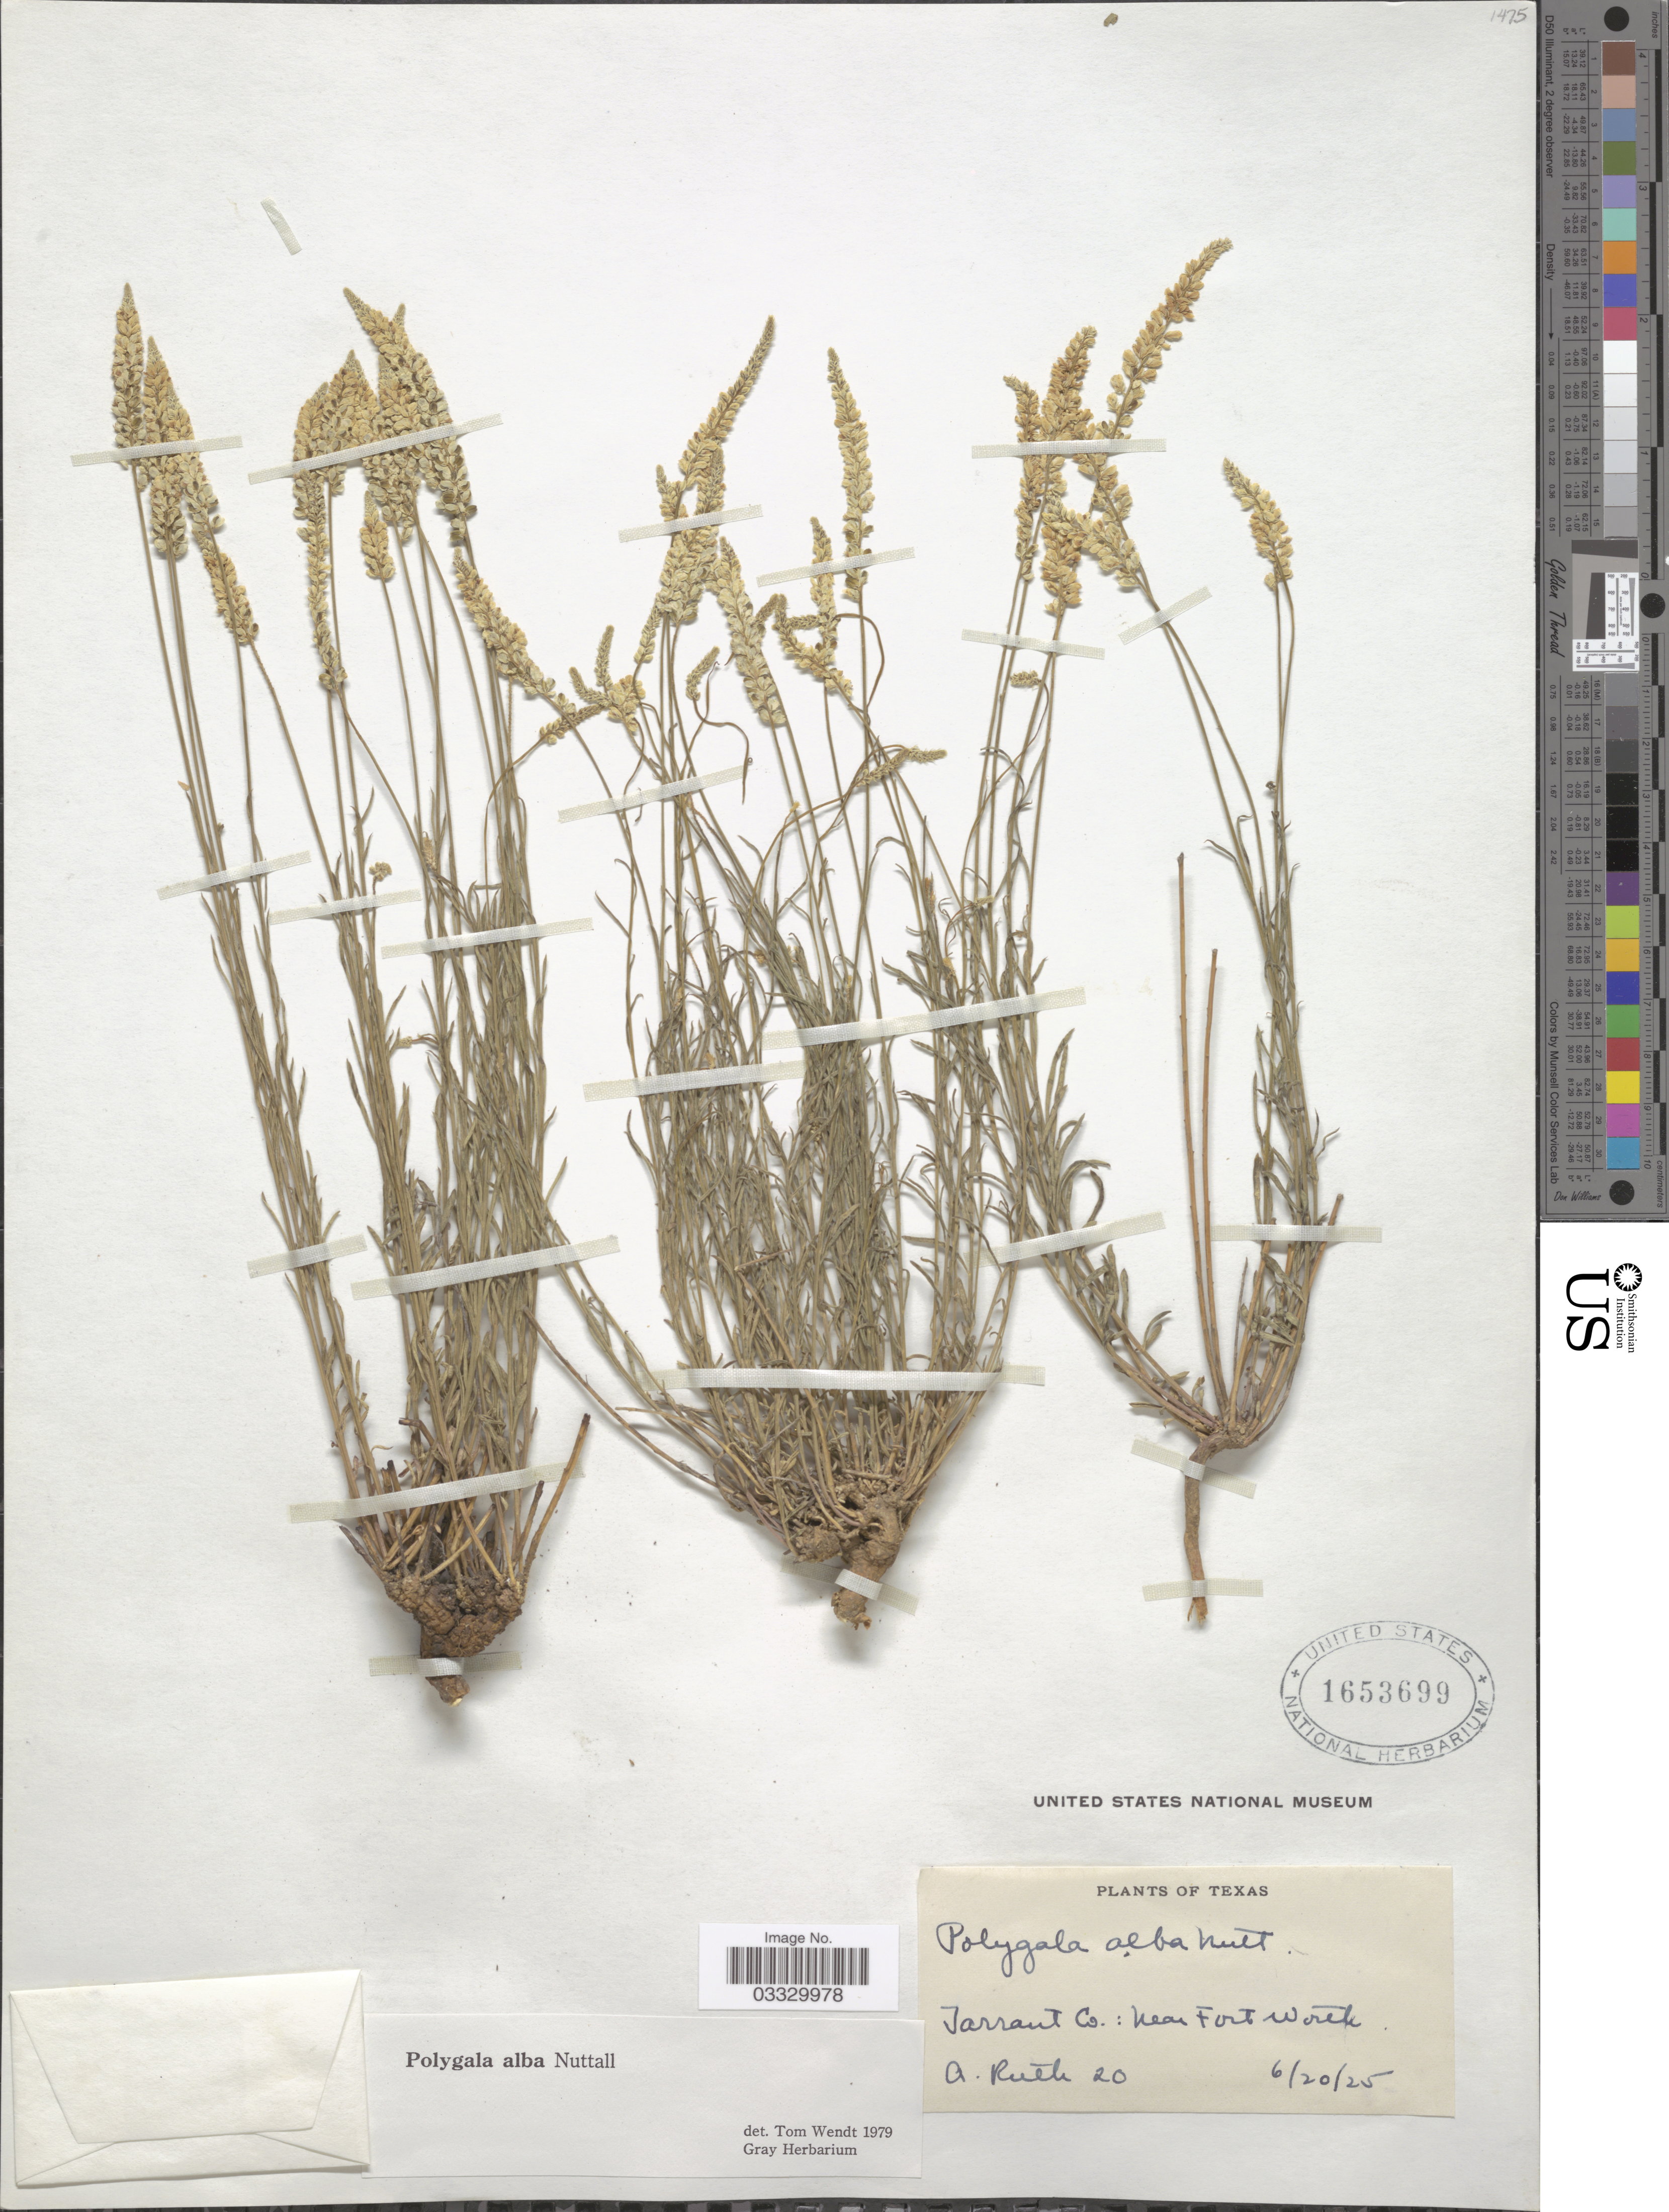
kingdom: Plantae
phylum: Tracheophyta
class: Magnoliopsida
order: Fabales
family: Polygalaceae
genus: Polygala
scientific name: Polygala alba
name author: Nutt.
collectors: A. Ruth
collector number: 20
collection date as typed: Transcribed d/m/y: 20/6/25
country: United States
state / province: Texas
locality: Tarrant Co.: near Fort Worth.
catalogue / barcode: US 1653699